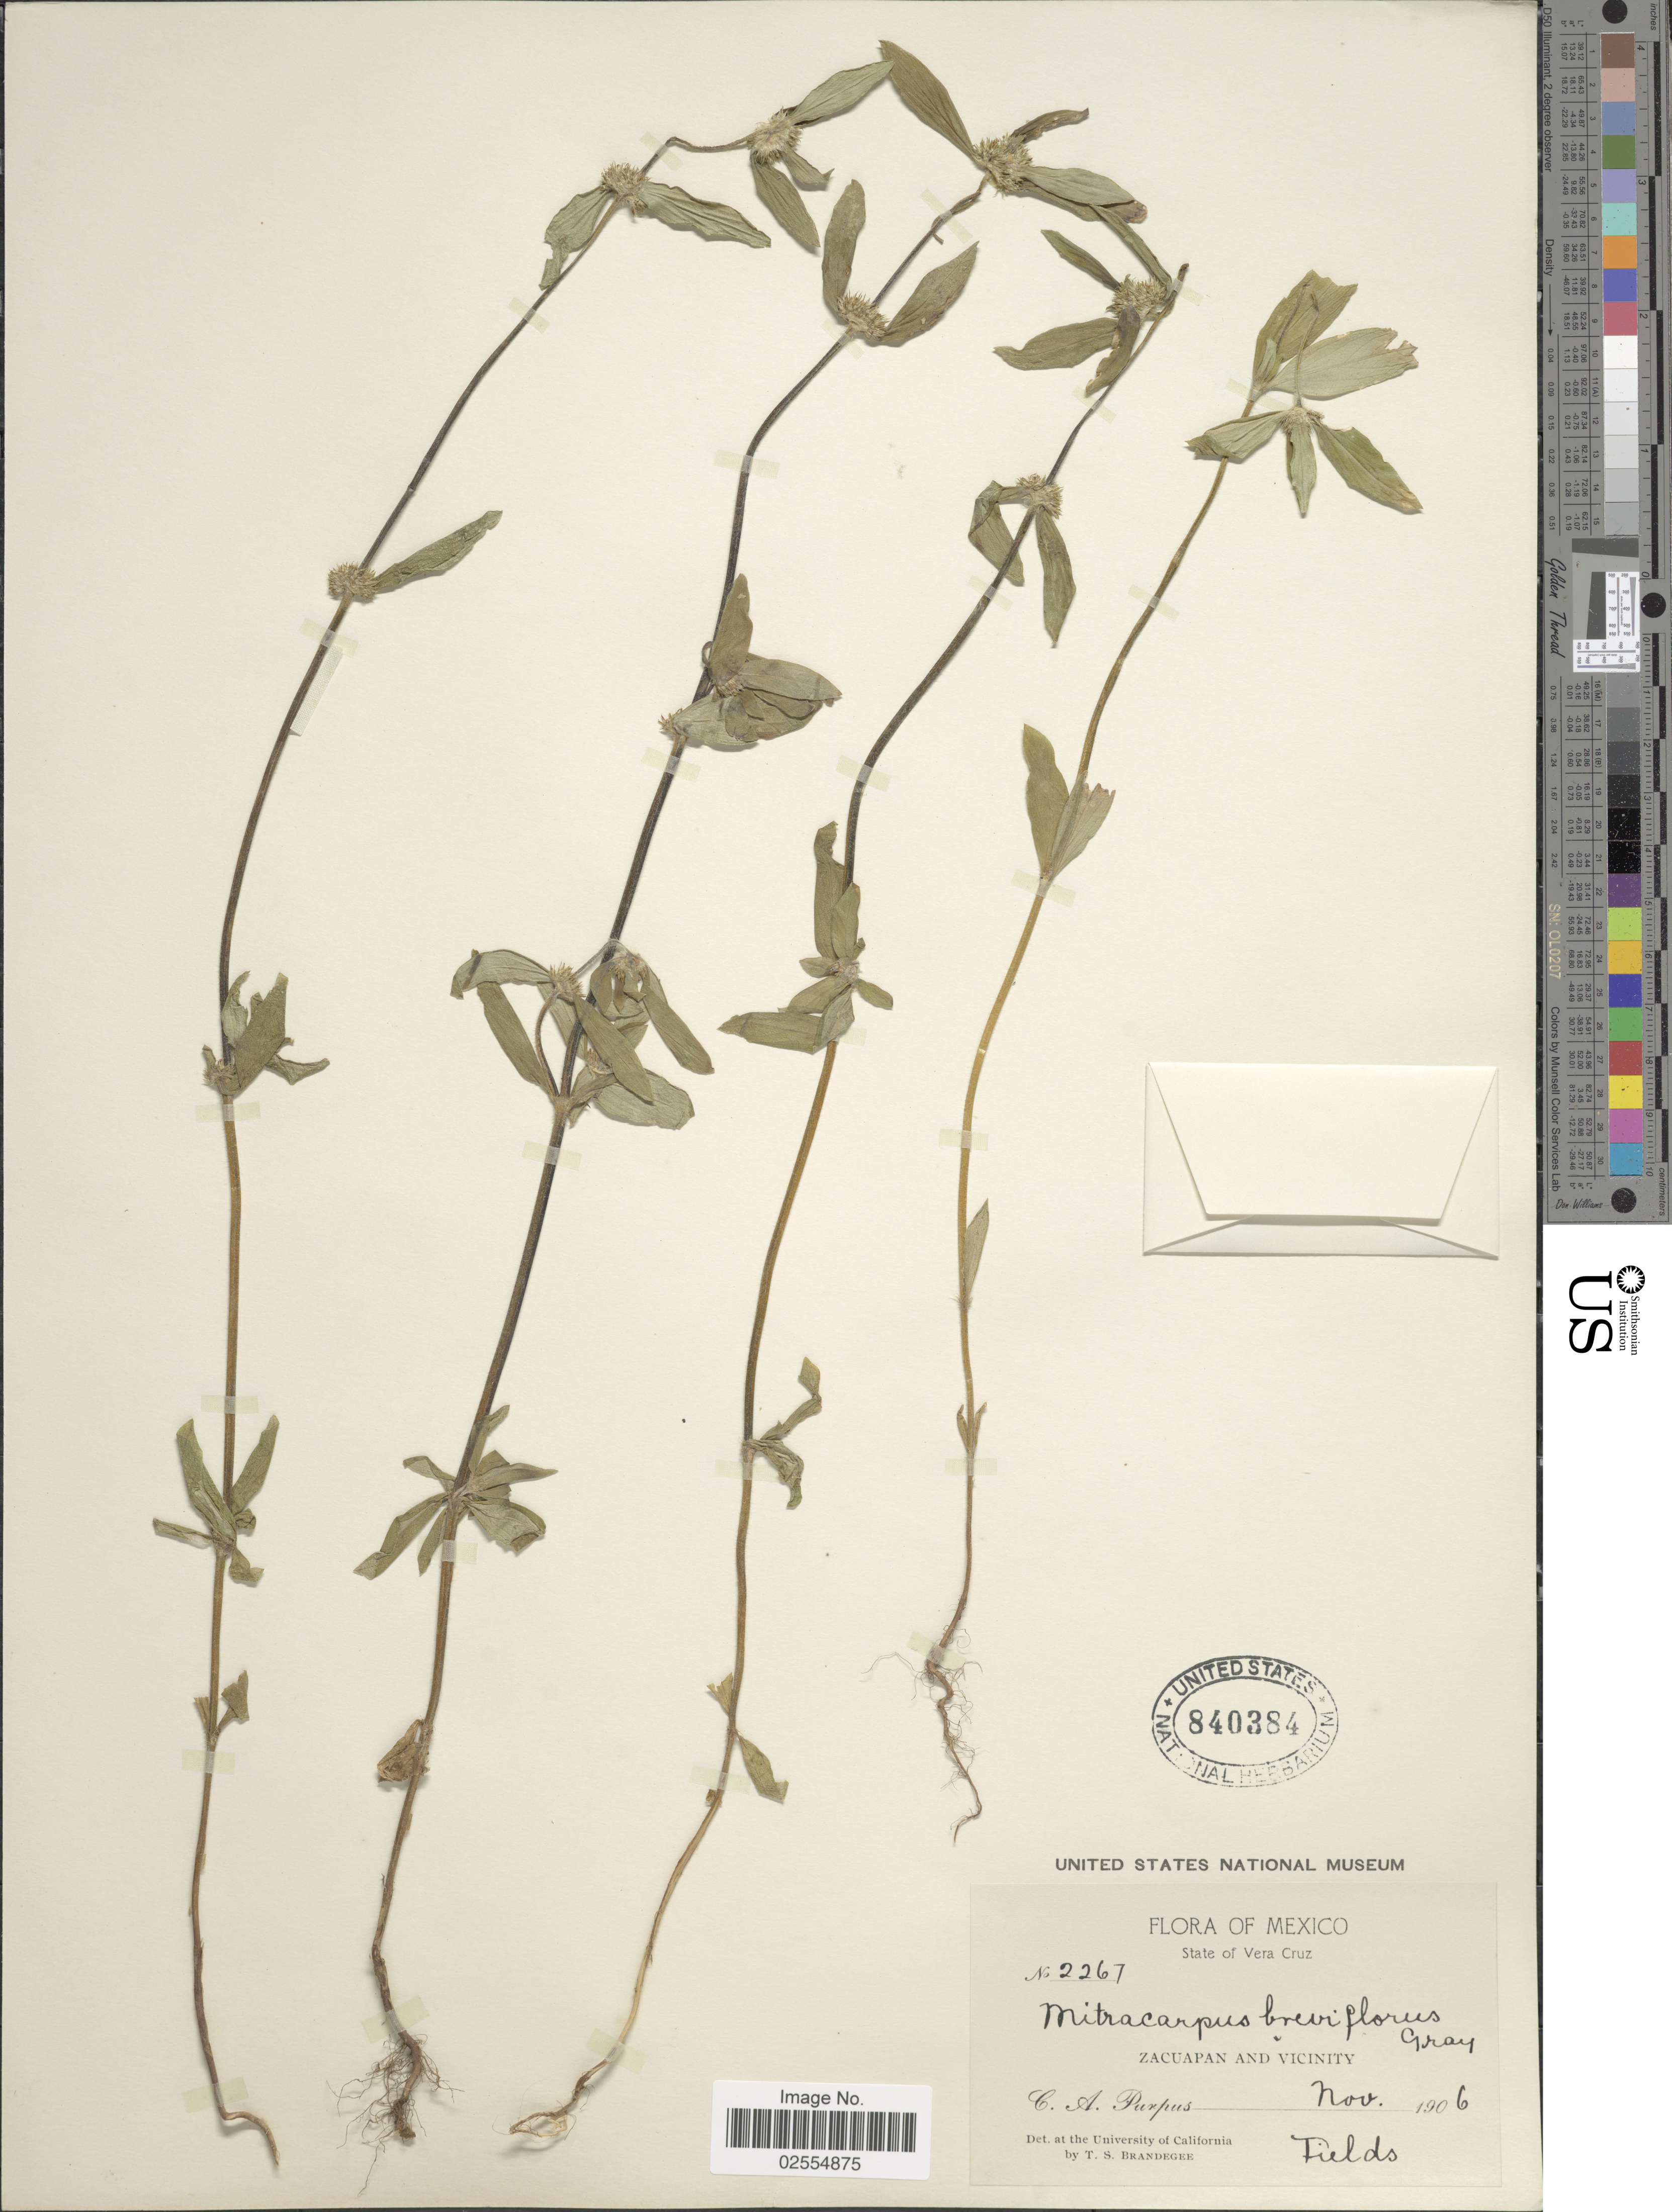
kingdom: Plantae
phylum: Tracheophyta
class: Magnoliopsida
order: Gentianales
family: Rubiaceae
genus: Mitracarpus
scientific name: Mitracarpus breviflorus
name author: A. Gray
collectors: C. A. Purpus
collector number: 2267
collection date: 1906-11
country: Mexico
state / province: Veracruz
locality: Zacuapan and vicinity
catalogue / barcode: US 840384